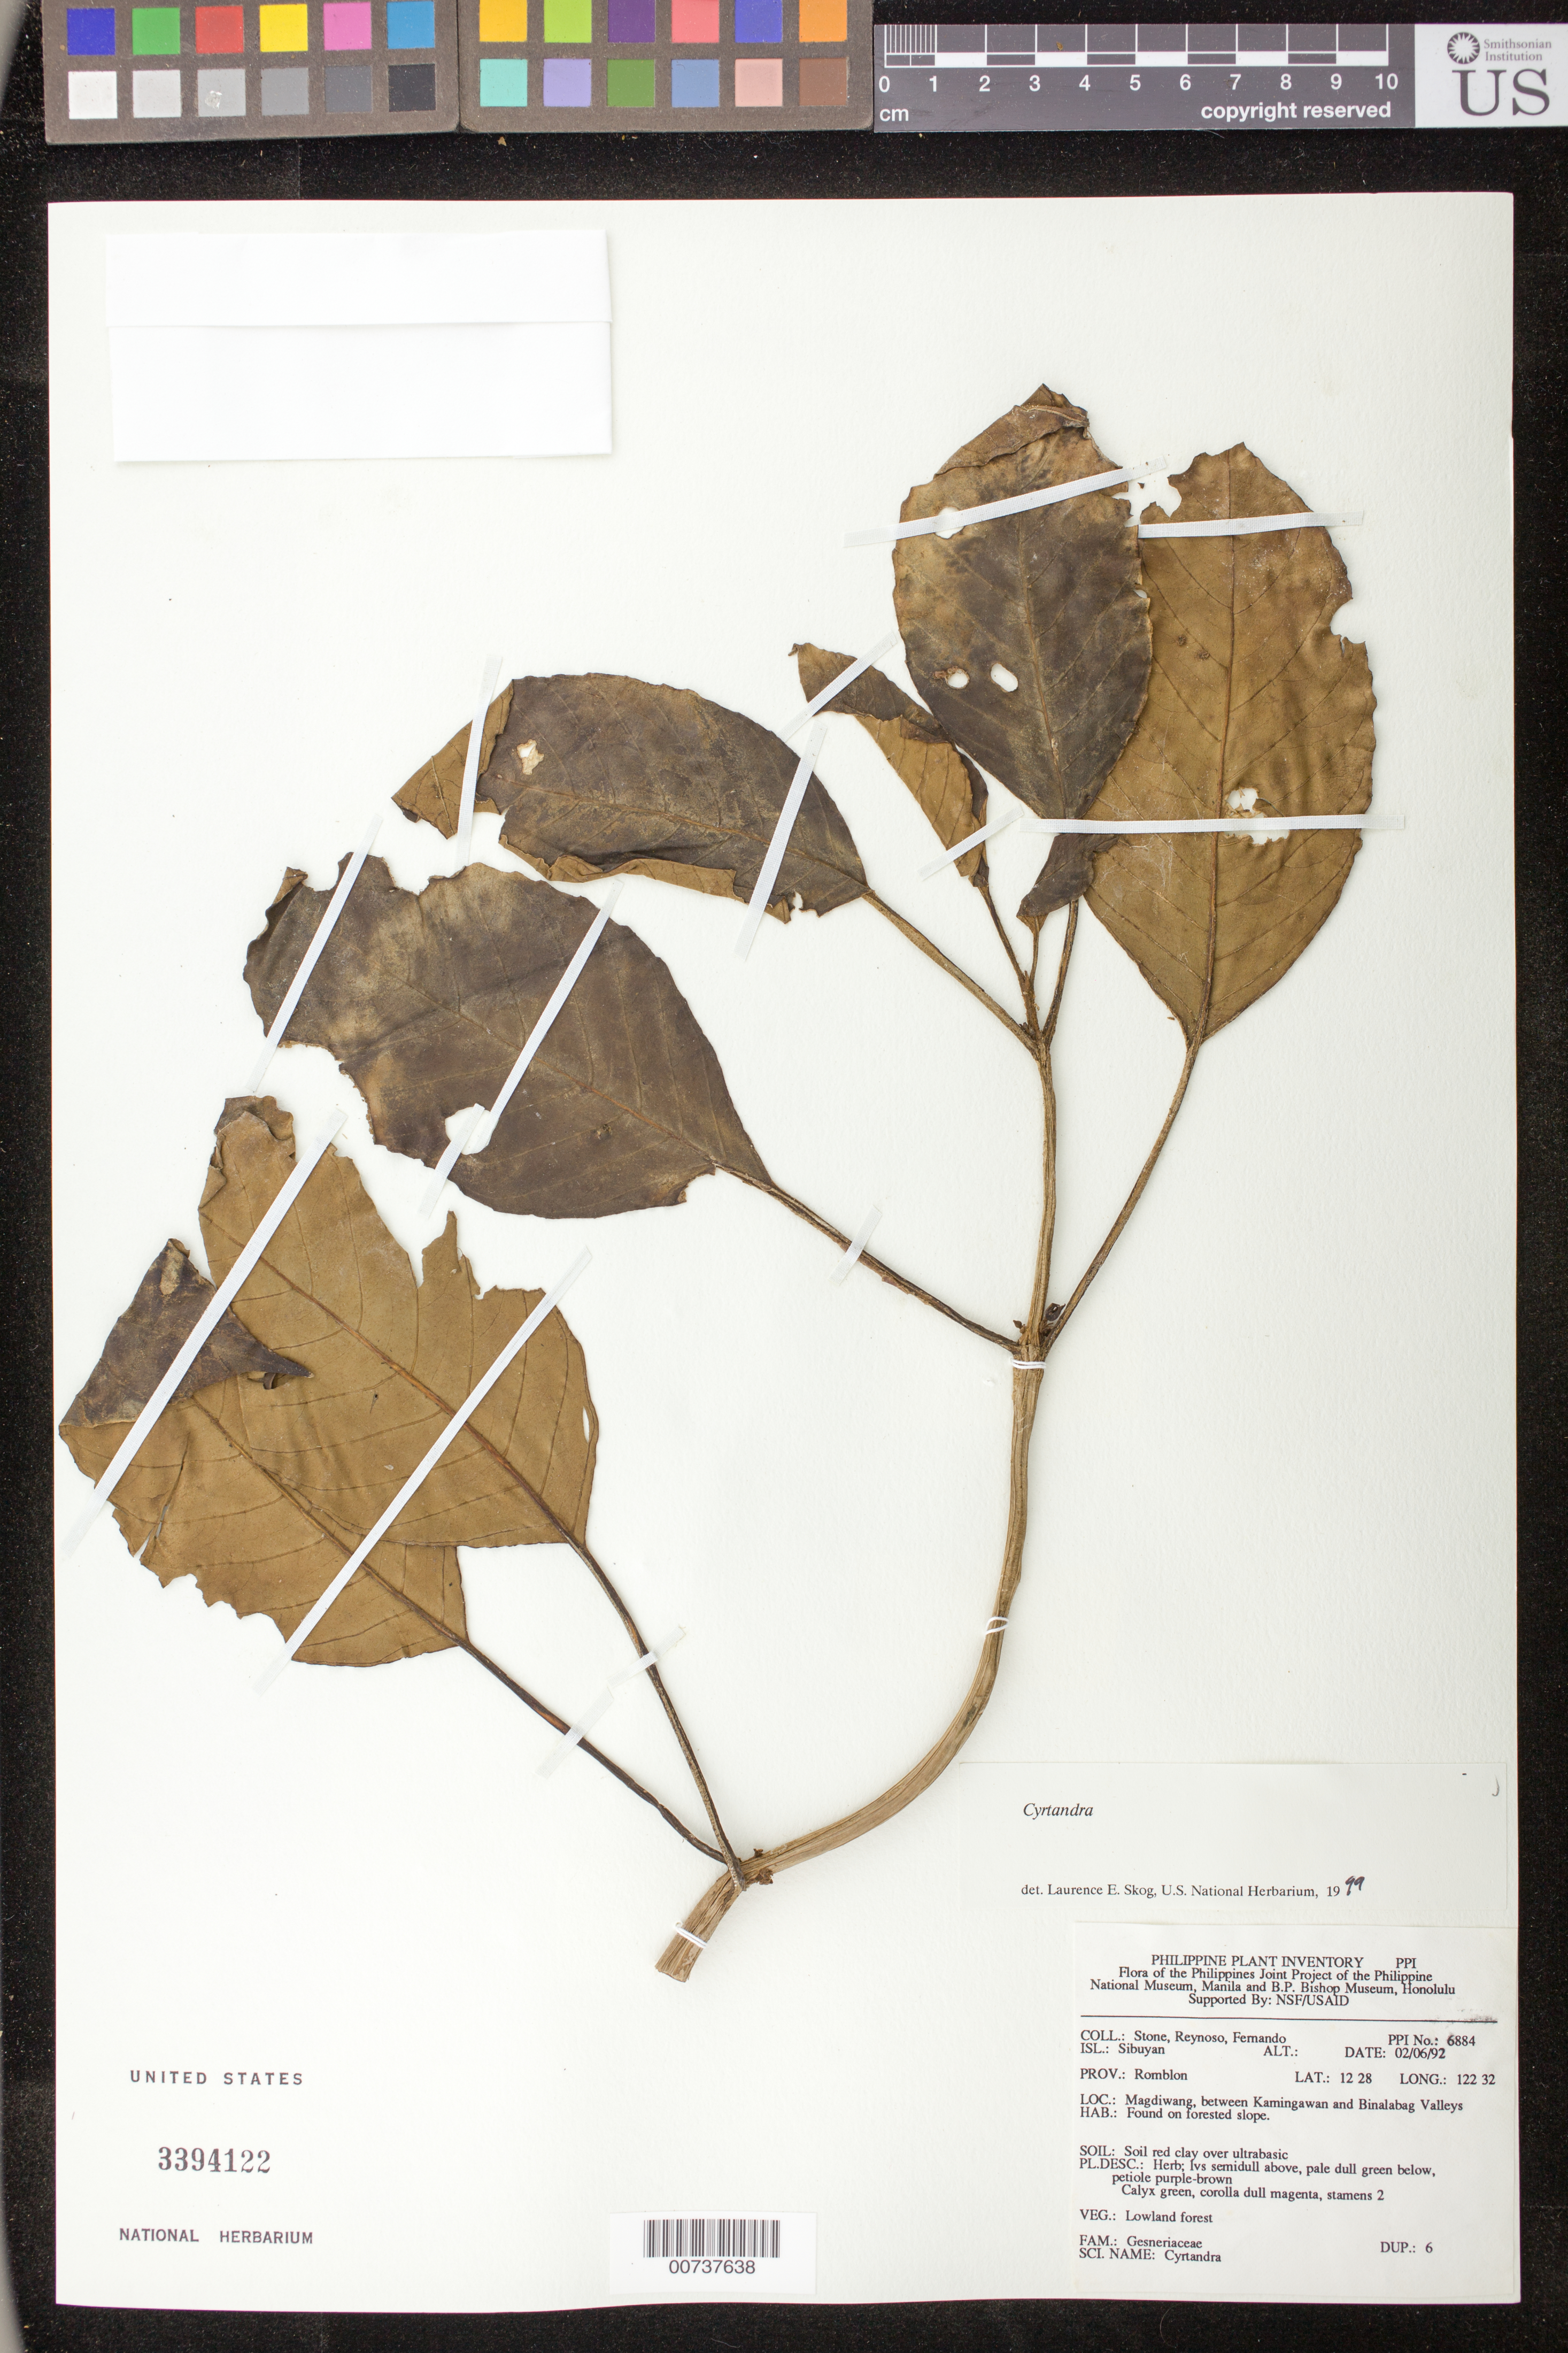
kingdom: Plantae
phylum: Tracheophyta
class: Magnoliopsida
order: Lamiales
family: Gesneriaceae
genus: Cyrtandra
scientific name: Cyrtandra sp.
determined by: Skog, Laurence E.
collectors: B. C. Stone, E. Reynoso & -- Fernando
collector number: PPI no. 6884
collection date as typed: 02 Jun 1992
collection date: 1992-06-02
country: Philippines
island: Sibuyan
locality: Prov. Romblon; Magdiwang, between Kamingawan and Binalabag Valleys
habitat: Lowland forest; soil red clay over ultrabasic; found on forested slope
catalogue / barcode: US 3394122